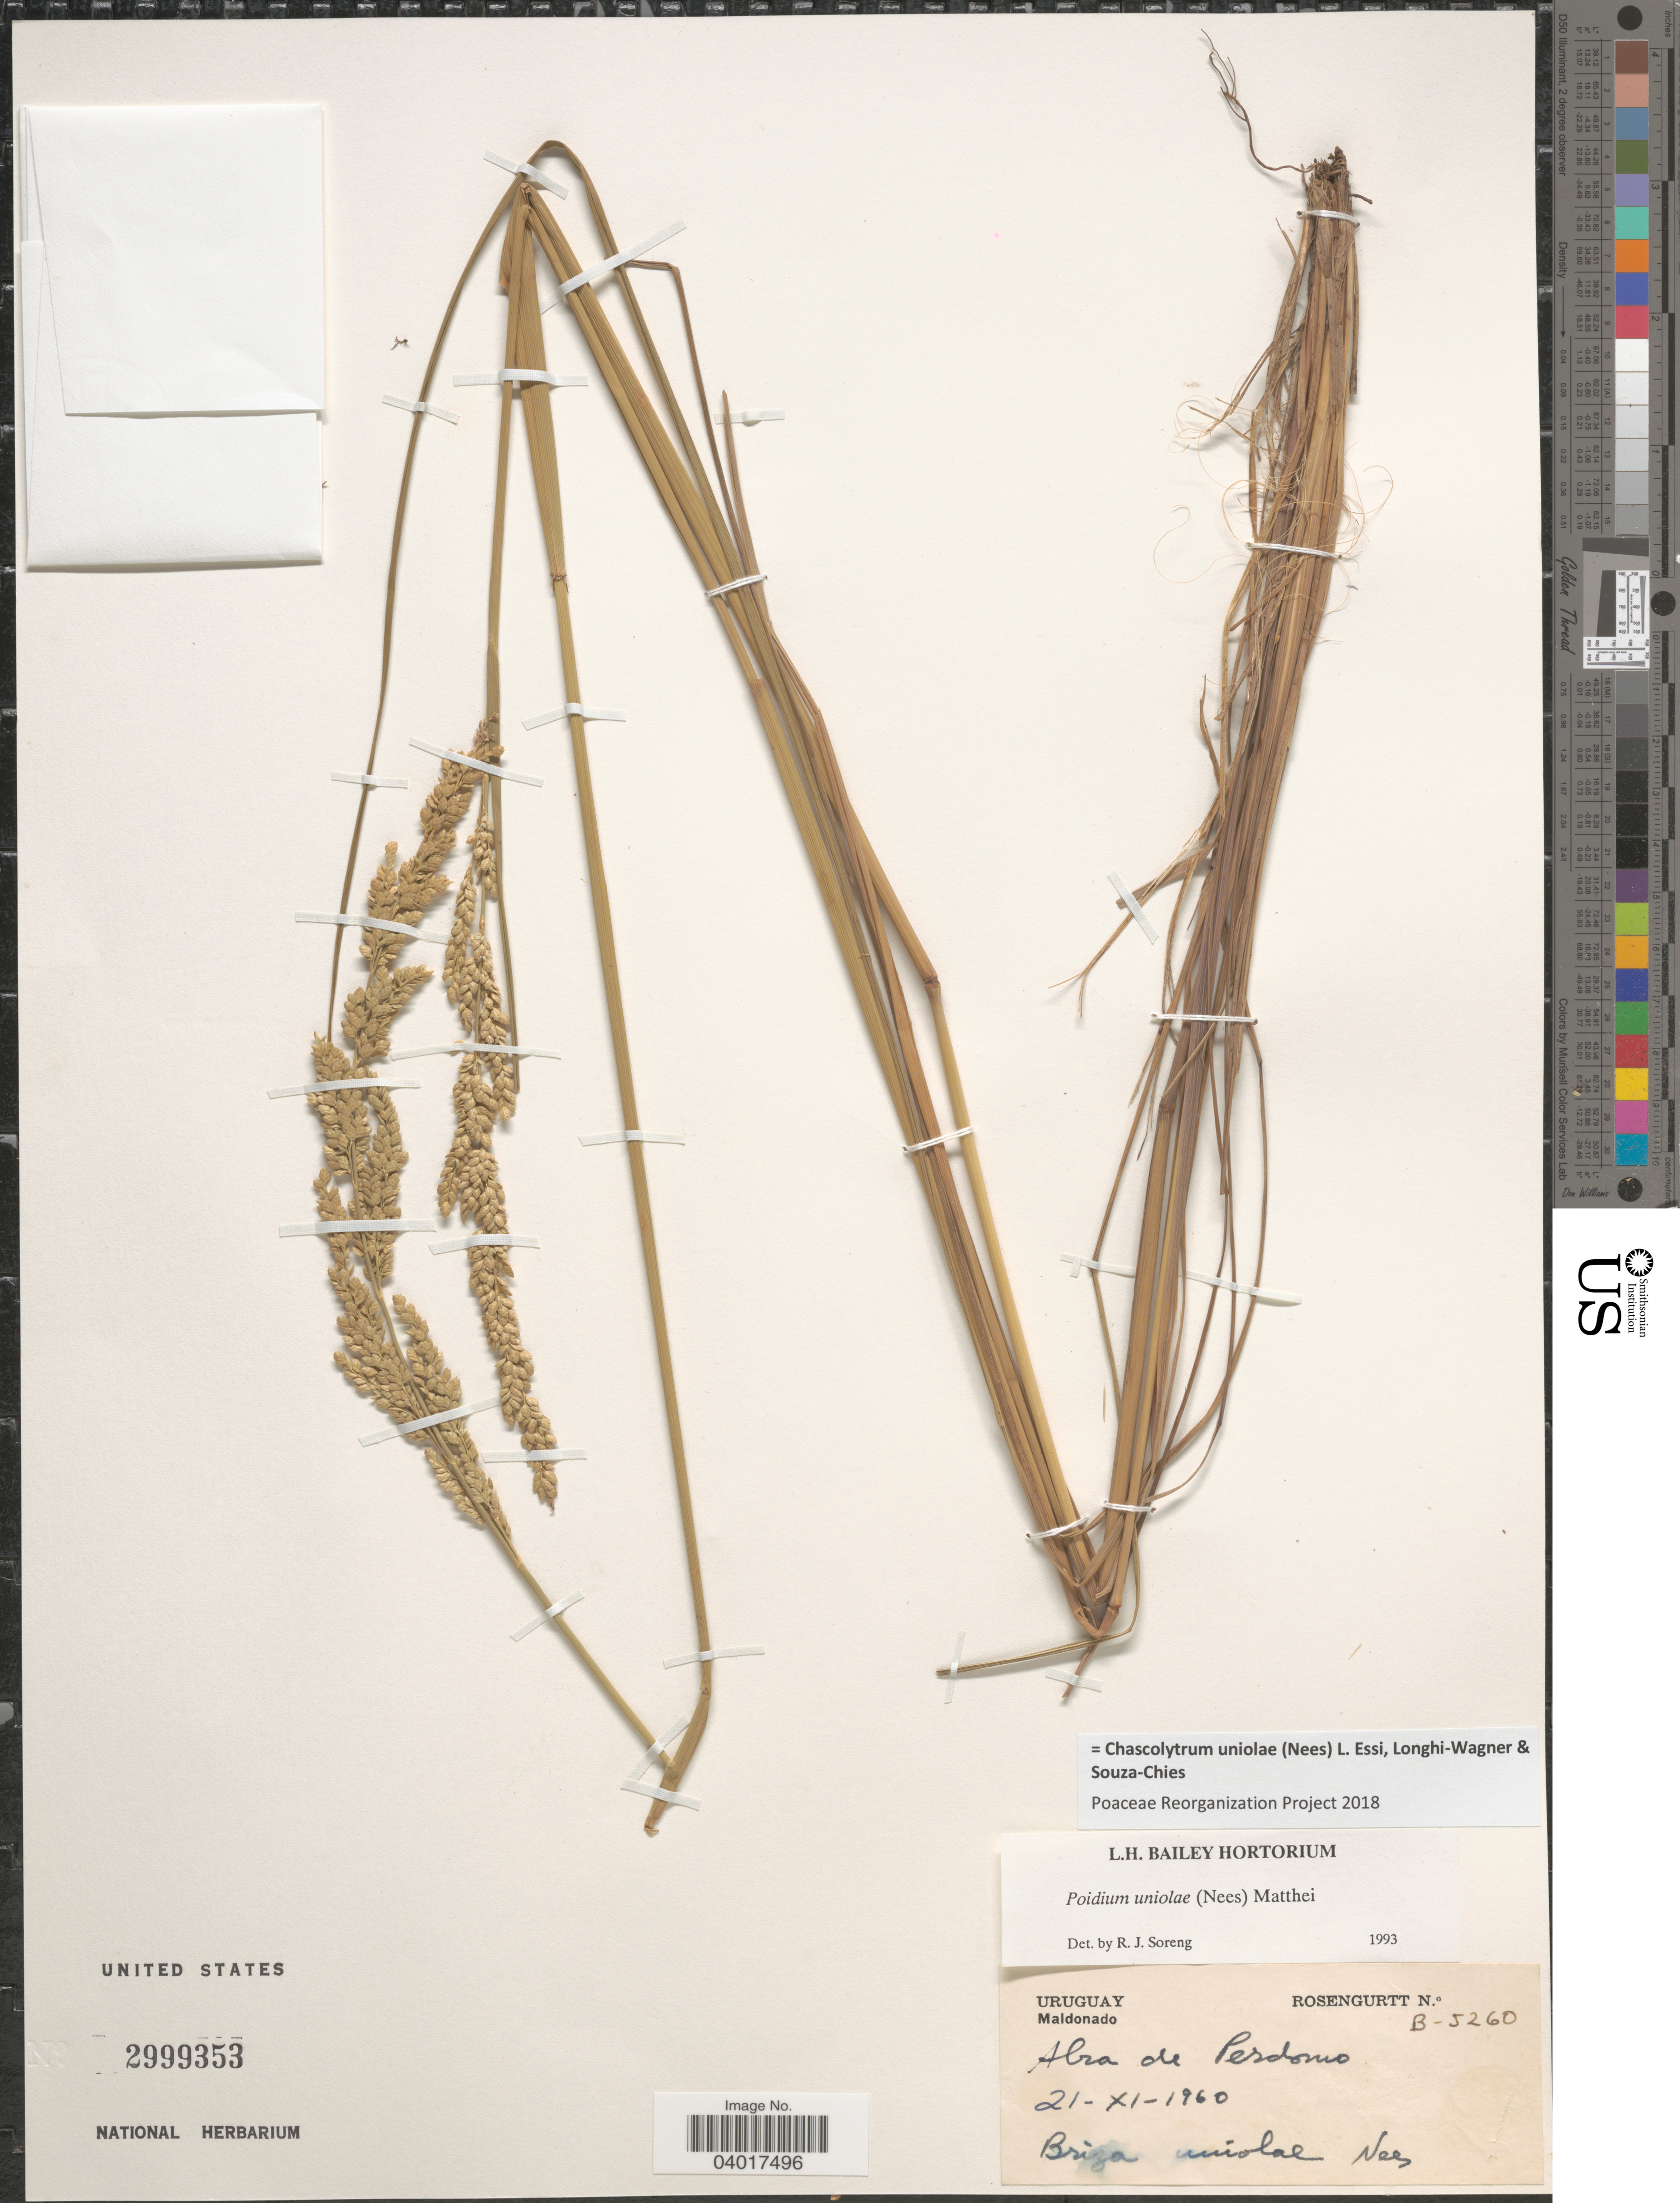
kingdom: Plantae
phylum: Tracheophyta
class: Liliopsida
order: Poales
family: Poaceae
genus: Chascolytrum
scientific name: Chascolytrum uniolae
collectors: Rosengurtt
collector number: B-5260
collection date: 1960-11-21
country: Uruguay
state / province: Maldonado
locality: Abra de Perdomo.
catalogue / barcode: US 2999353